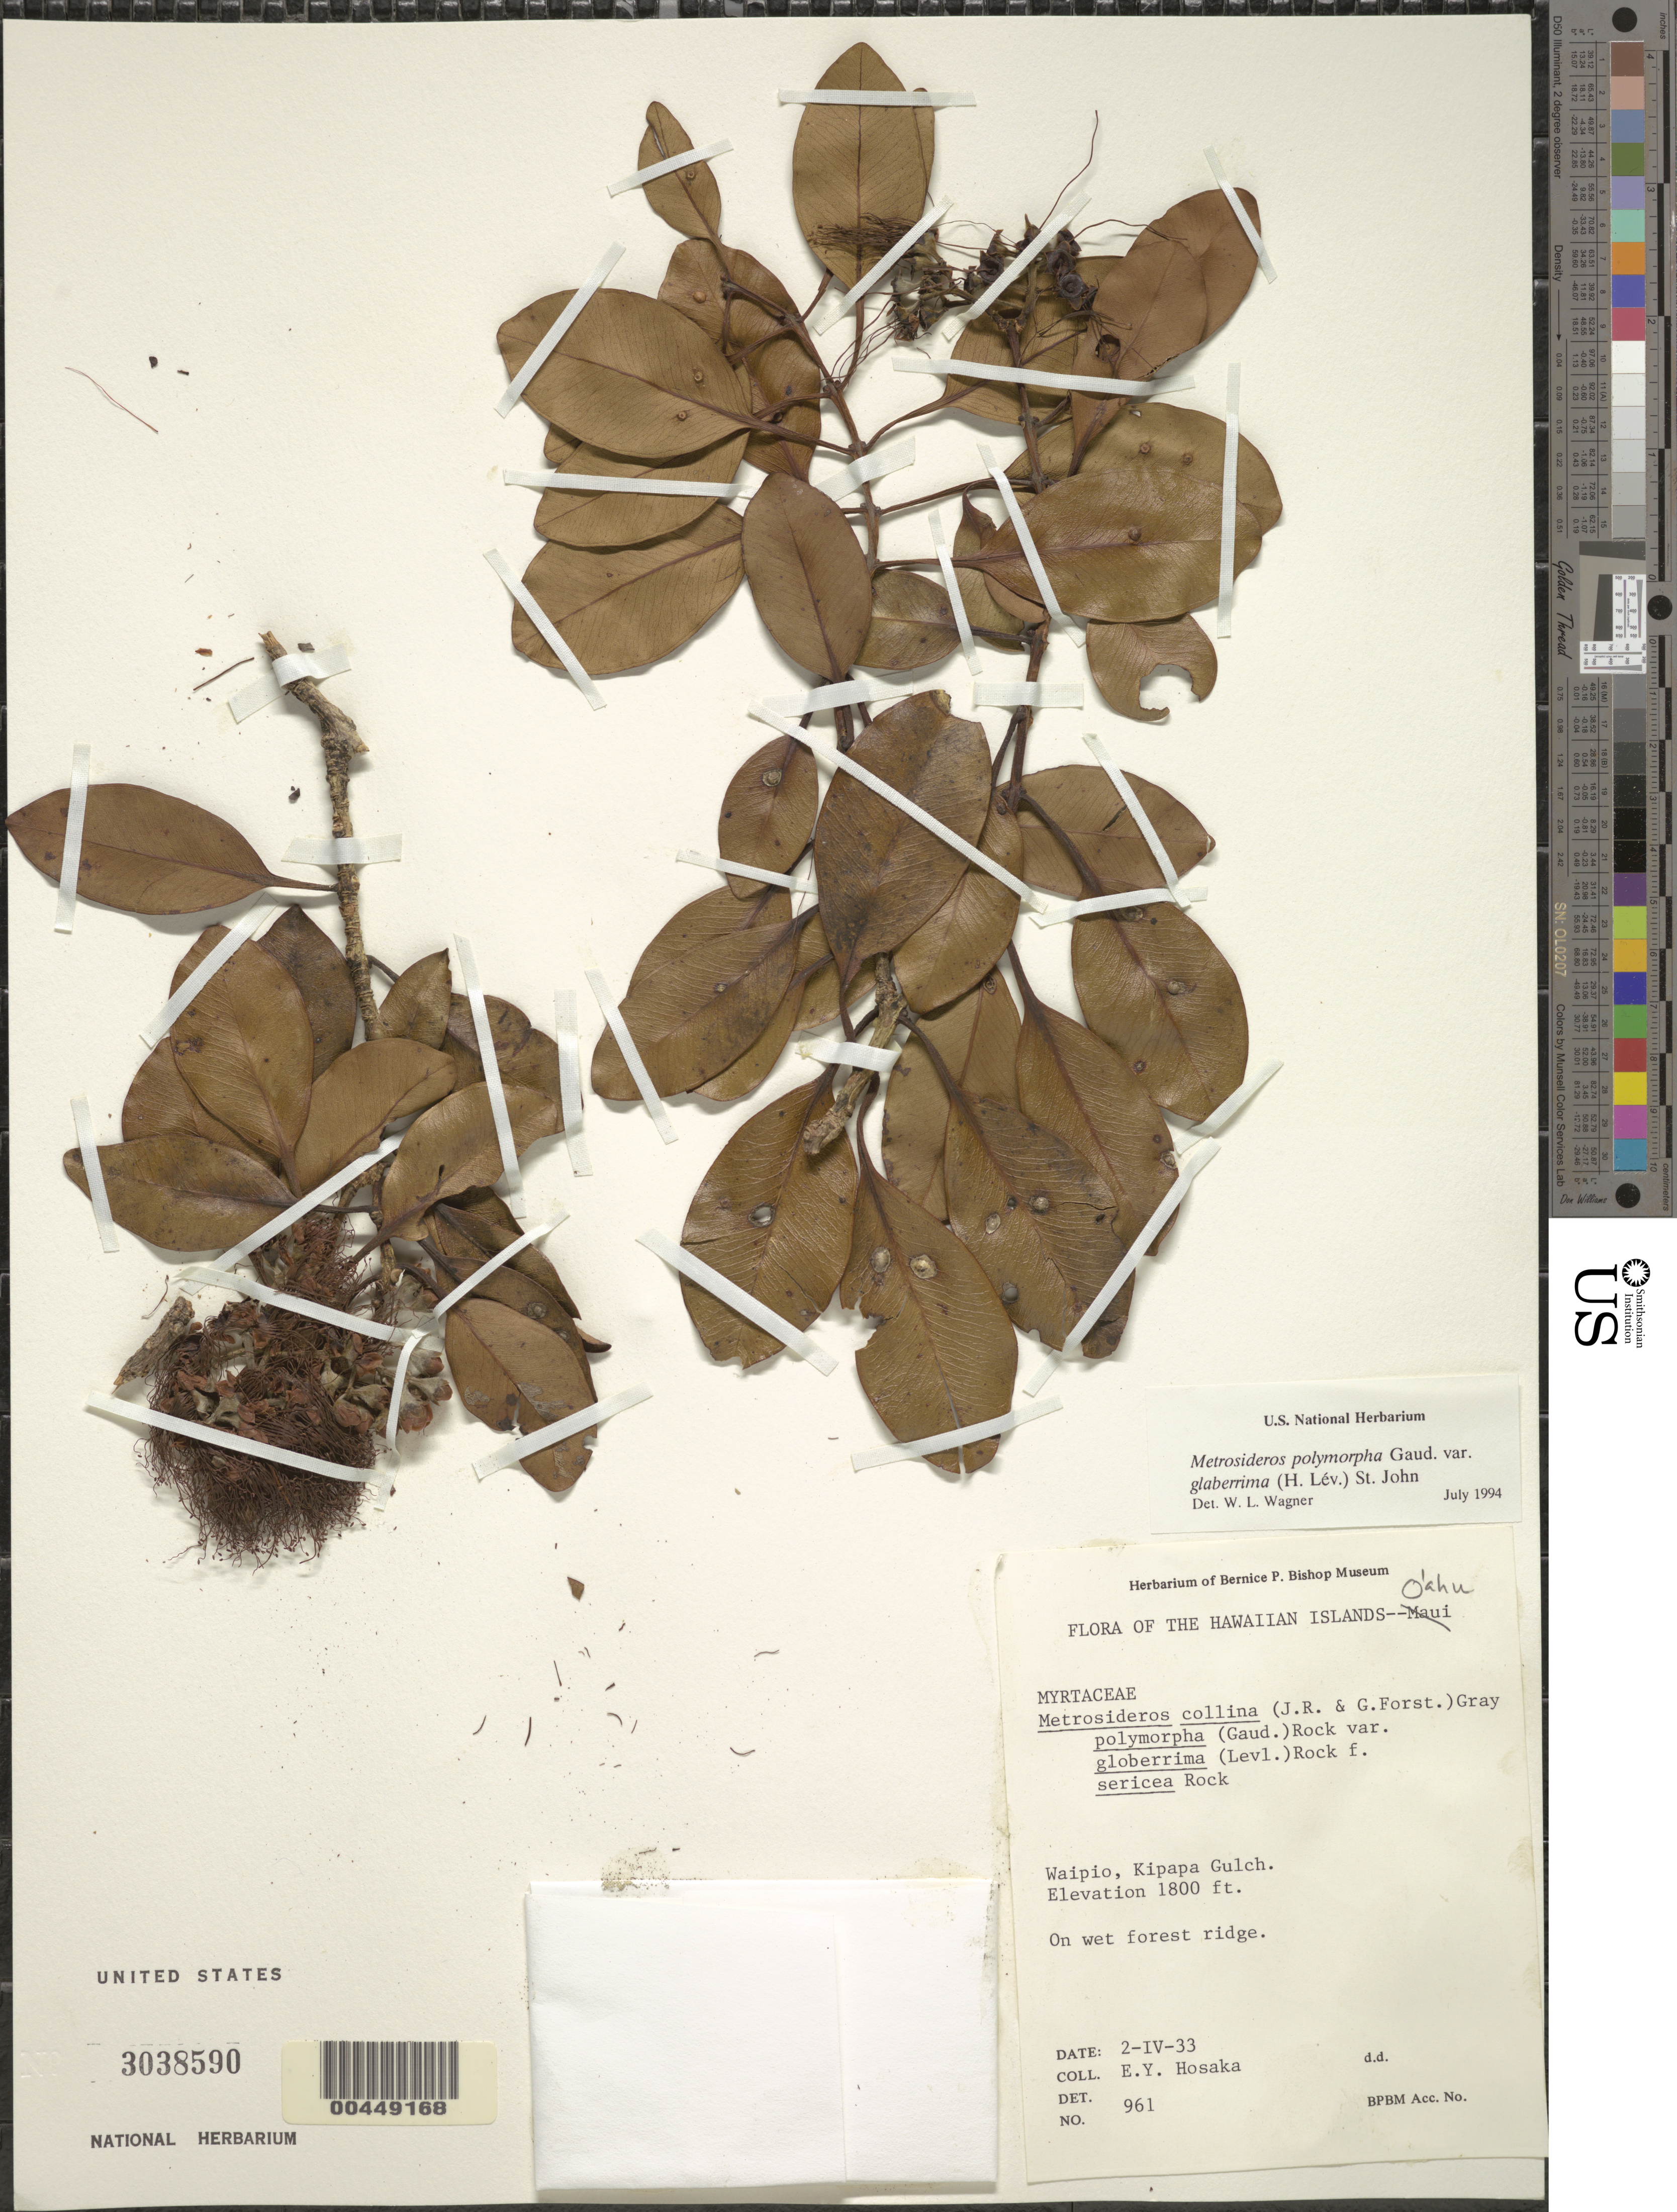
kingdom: Plantae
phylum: Tracheophyta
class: Magnoliopsida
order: Myrtales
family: Myrtaceae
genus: Metrosideros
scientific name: Metrosideros polymorpha var. glaberrima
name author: (H. Lév.) H. St. John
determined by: Wagner, W. L., (BOT), Smithsonian Institution - National Museum of Natural History (UNITED STATES)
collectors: E. Y. Hosaka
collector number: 961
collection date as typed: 2 Apr 1933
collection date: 1933-04-02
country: United States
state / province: Hawaii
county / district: Kauai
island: Kaua'i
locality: Waipio, Kipapa Gulch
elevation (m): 549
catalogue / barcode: US 3038590